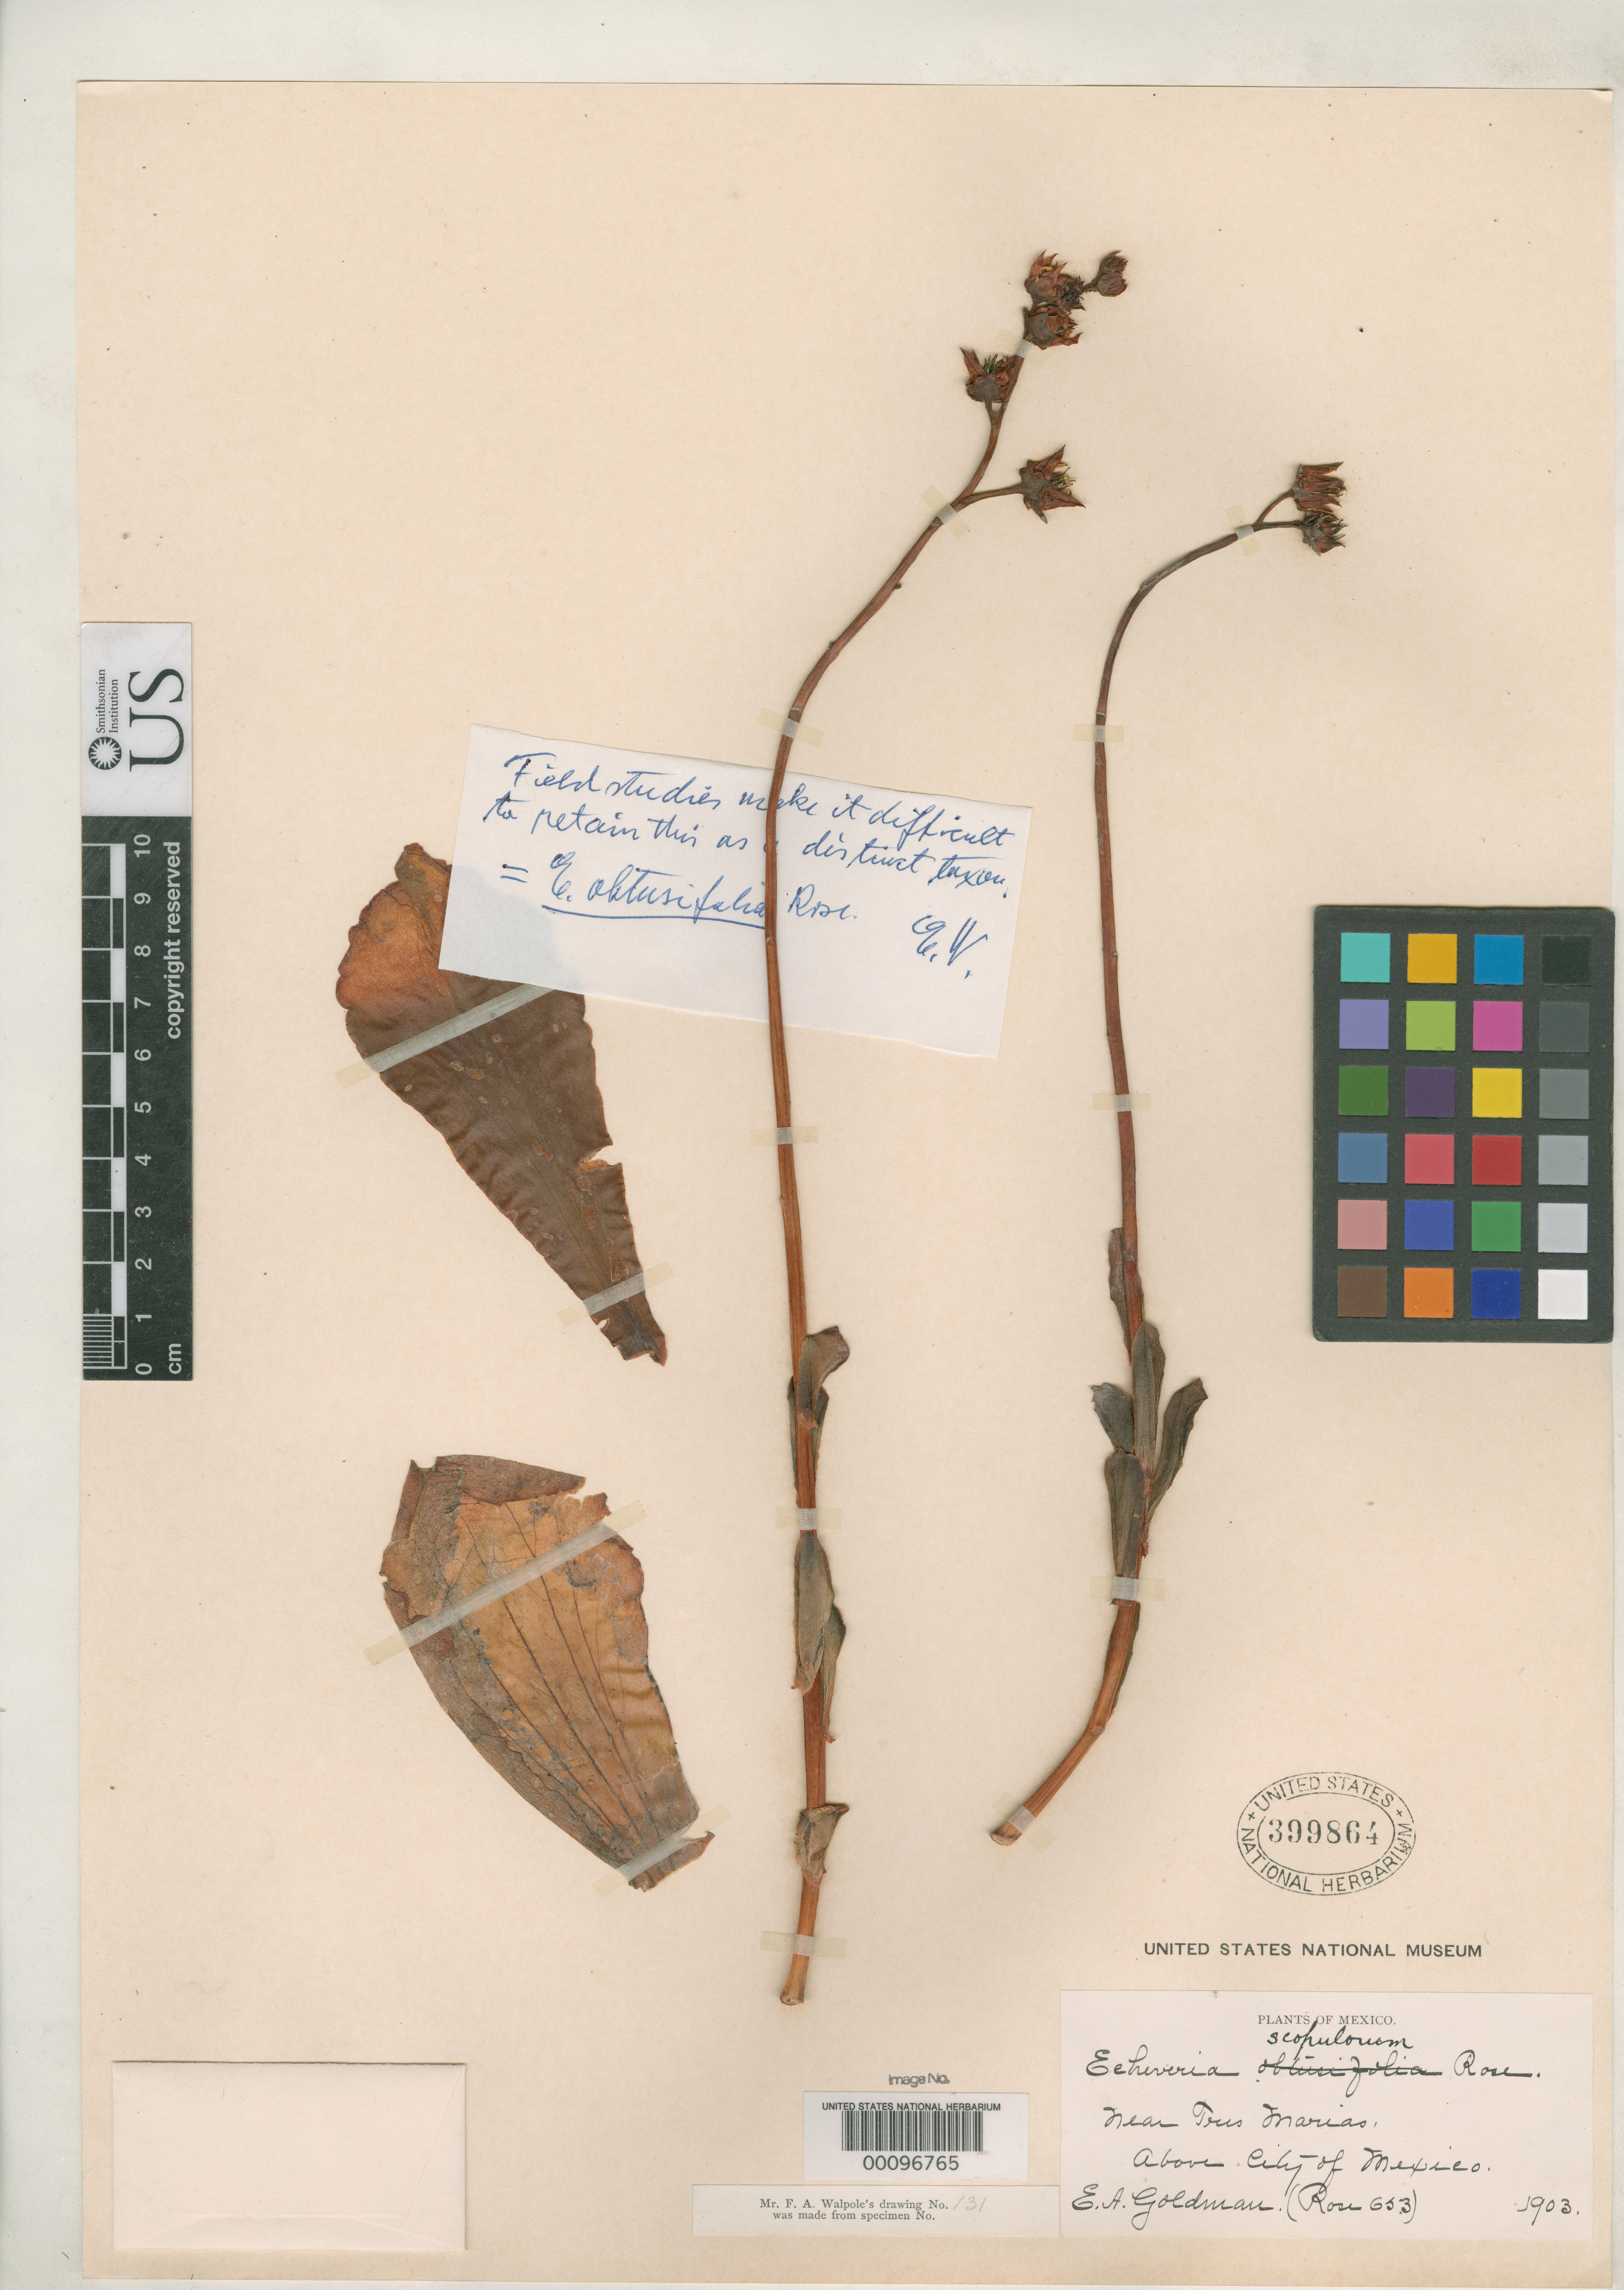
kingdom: Plantae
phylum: Tracheophyta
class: Magnoliopsida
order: Saxifragales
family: Crassulaceae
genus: Echeveria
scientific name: Echeveria scopulorum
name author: Rose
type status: Holotype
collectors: E. A. Goldman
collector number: Rose 653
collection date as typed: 1903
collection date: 1903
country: Mexico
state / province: Morelos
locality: Near Tres Marias.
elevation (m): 2700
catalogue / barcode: US 399864